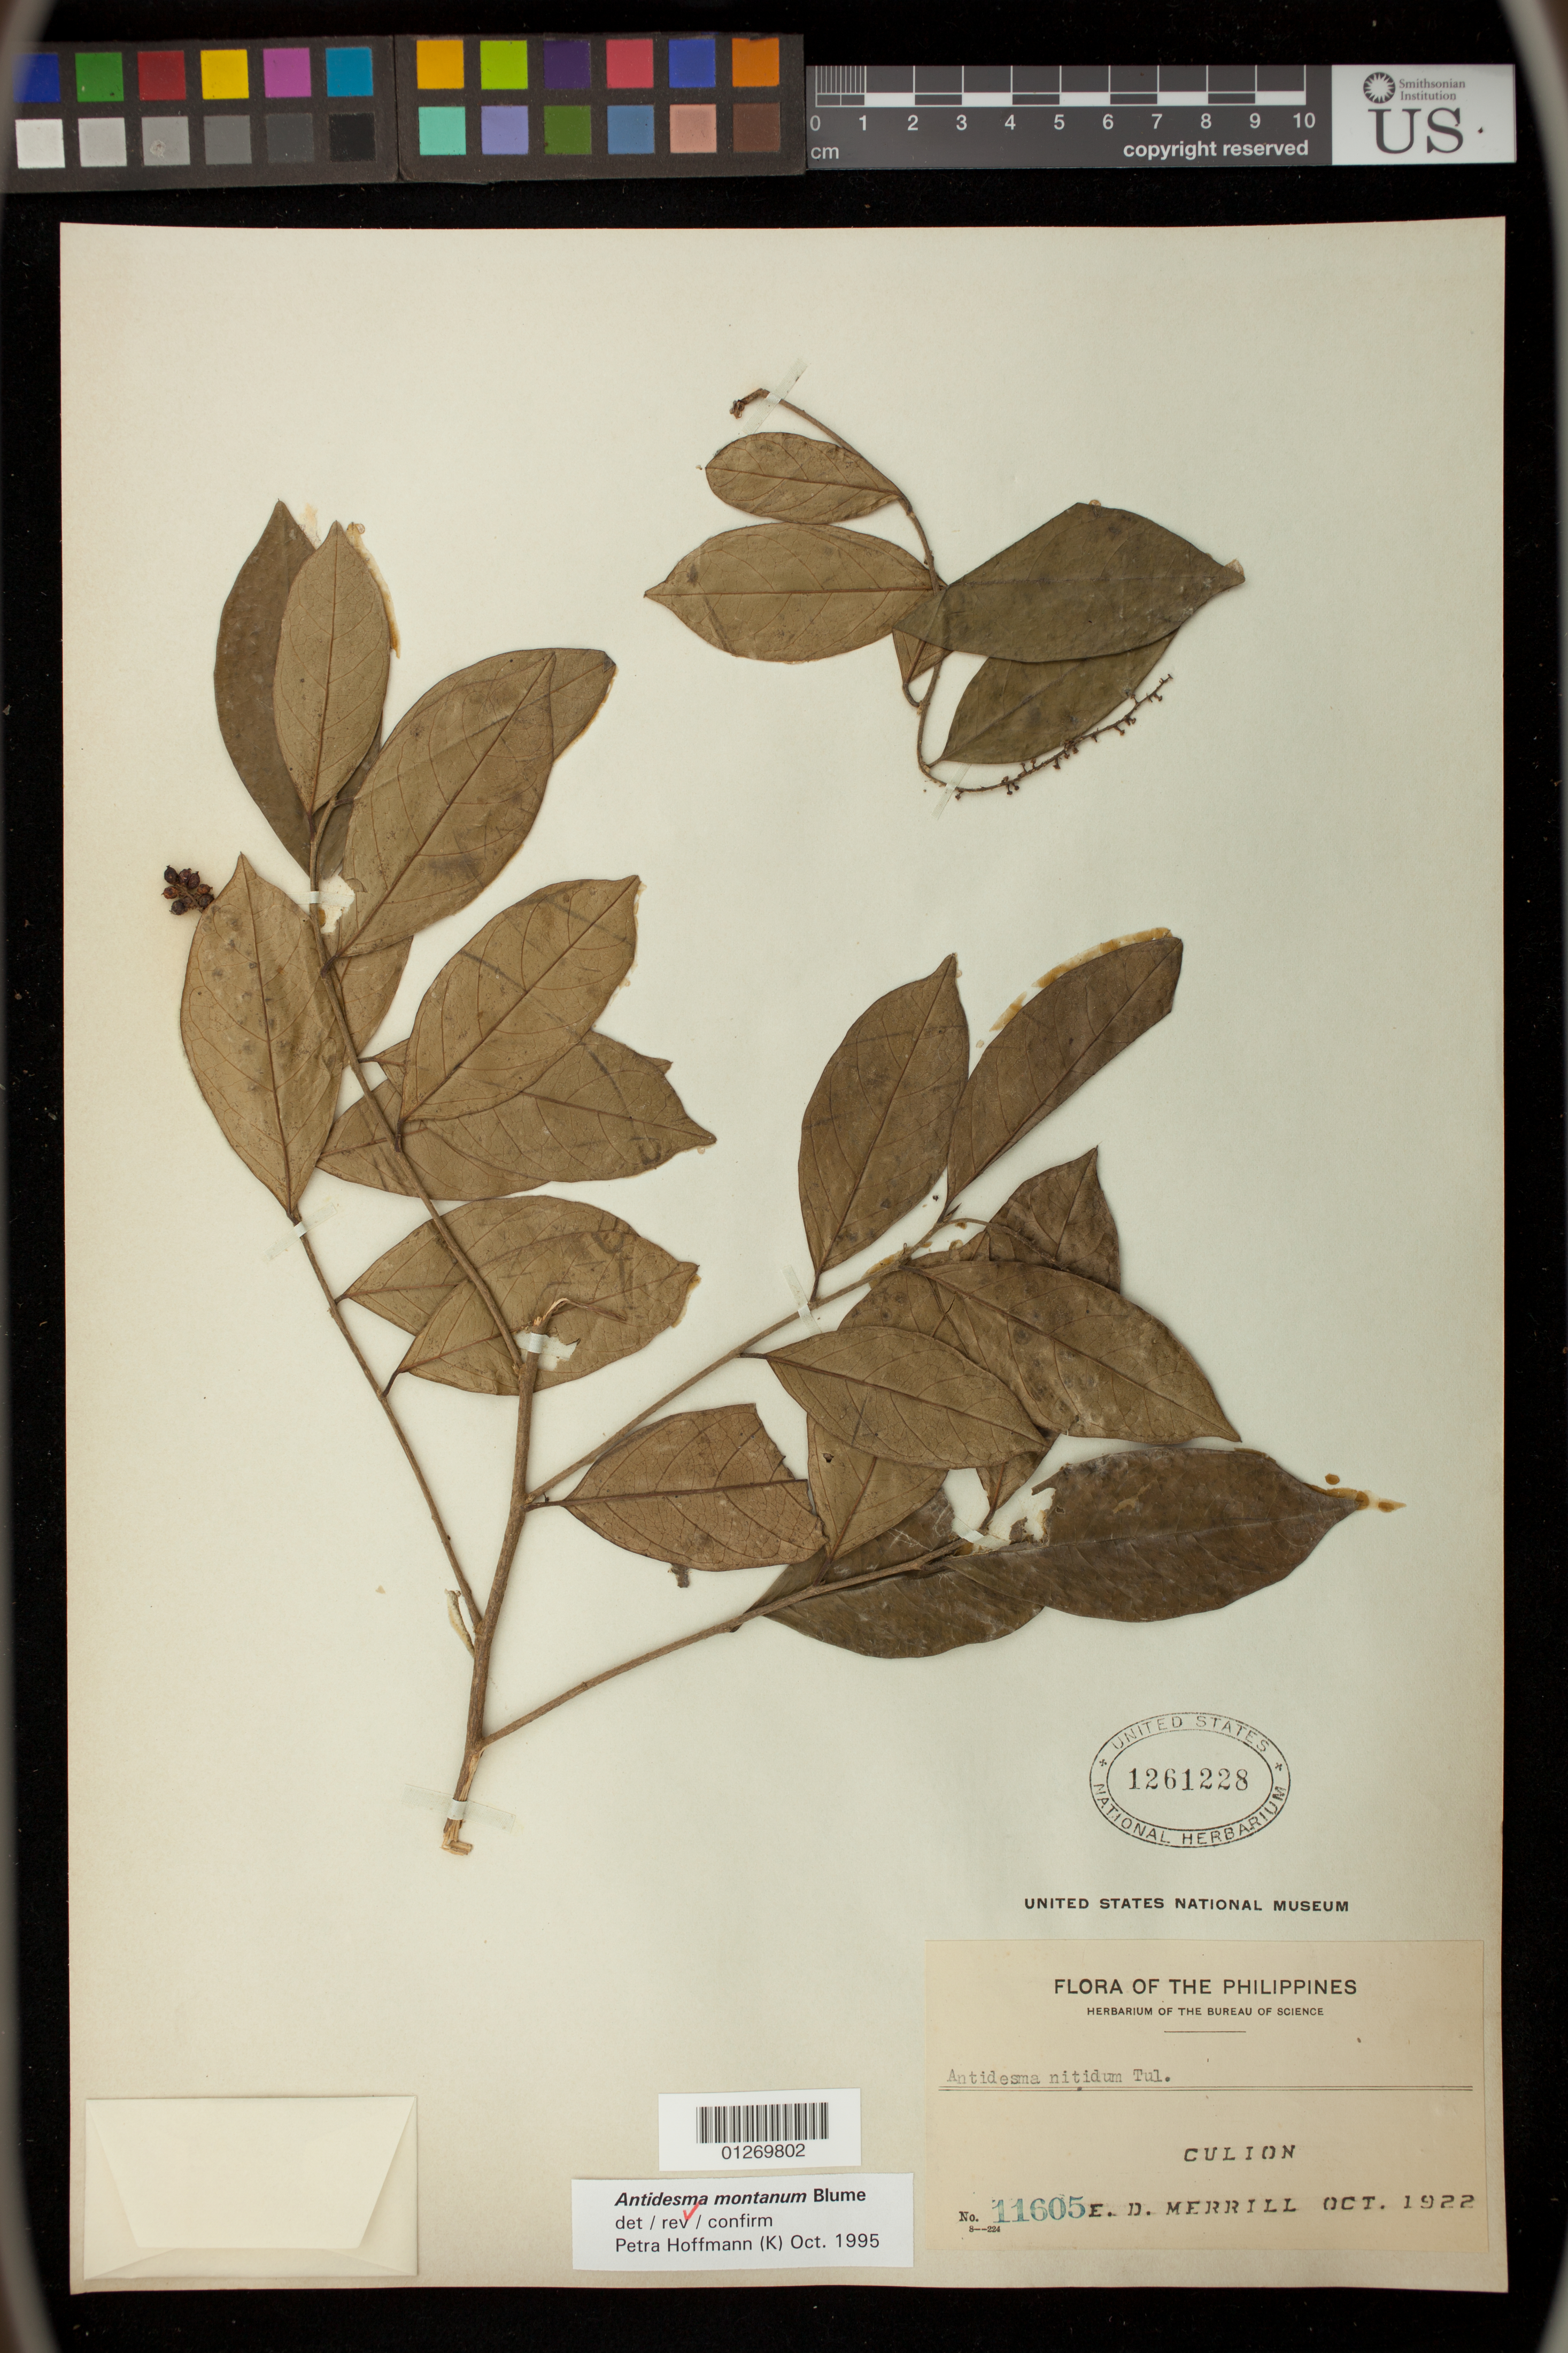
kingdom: Plantae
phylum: Tracheophyta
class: Magnoliopsida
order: Malpighiales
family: Phyllanthaceae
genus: Antidesma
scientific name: Antidesma montanum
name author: Blume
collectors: E. D. Merrill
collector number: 11605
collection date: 1922-10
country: Philippines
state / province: Mimaropa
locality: Culion, [Palawan]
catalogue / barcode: US 1261228